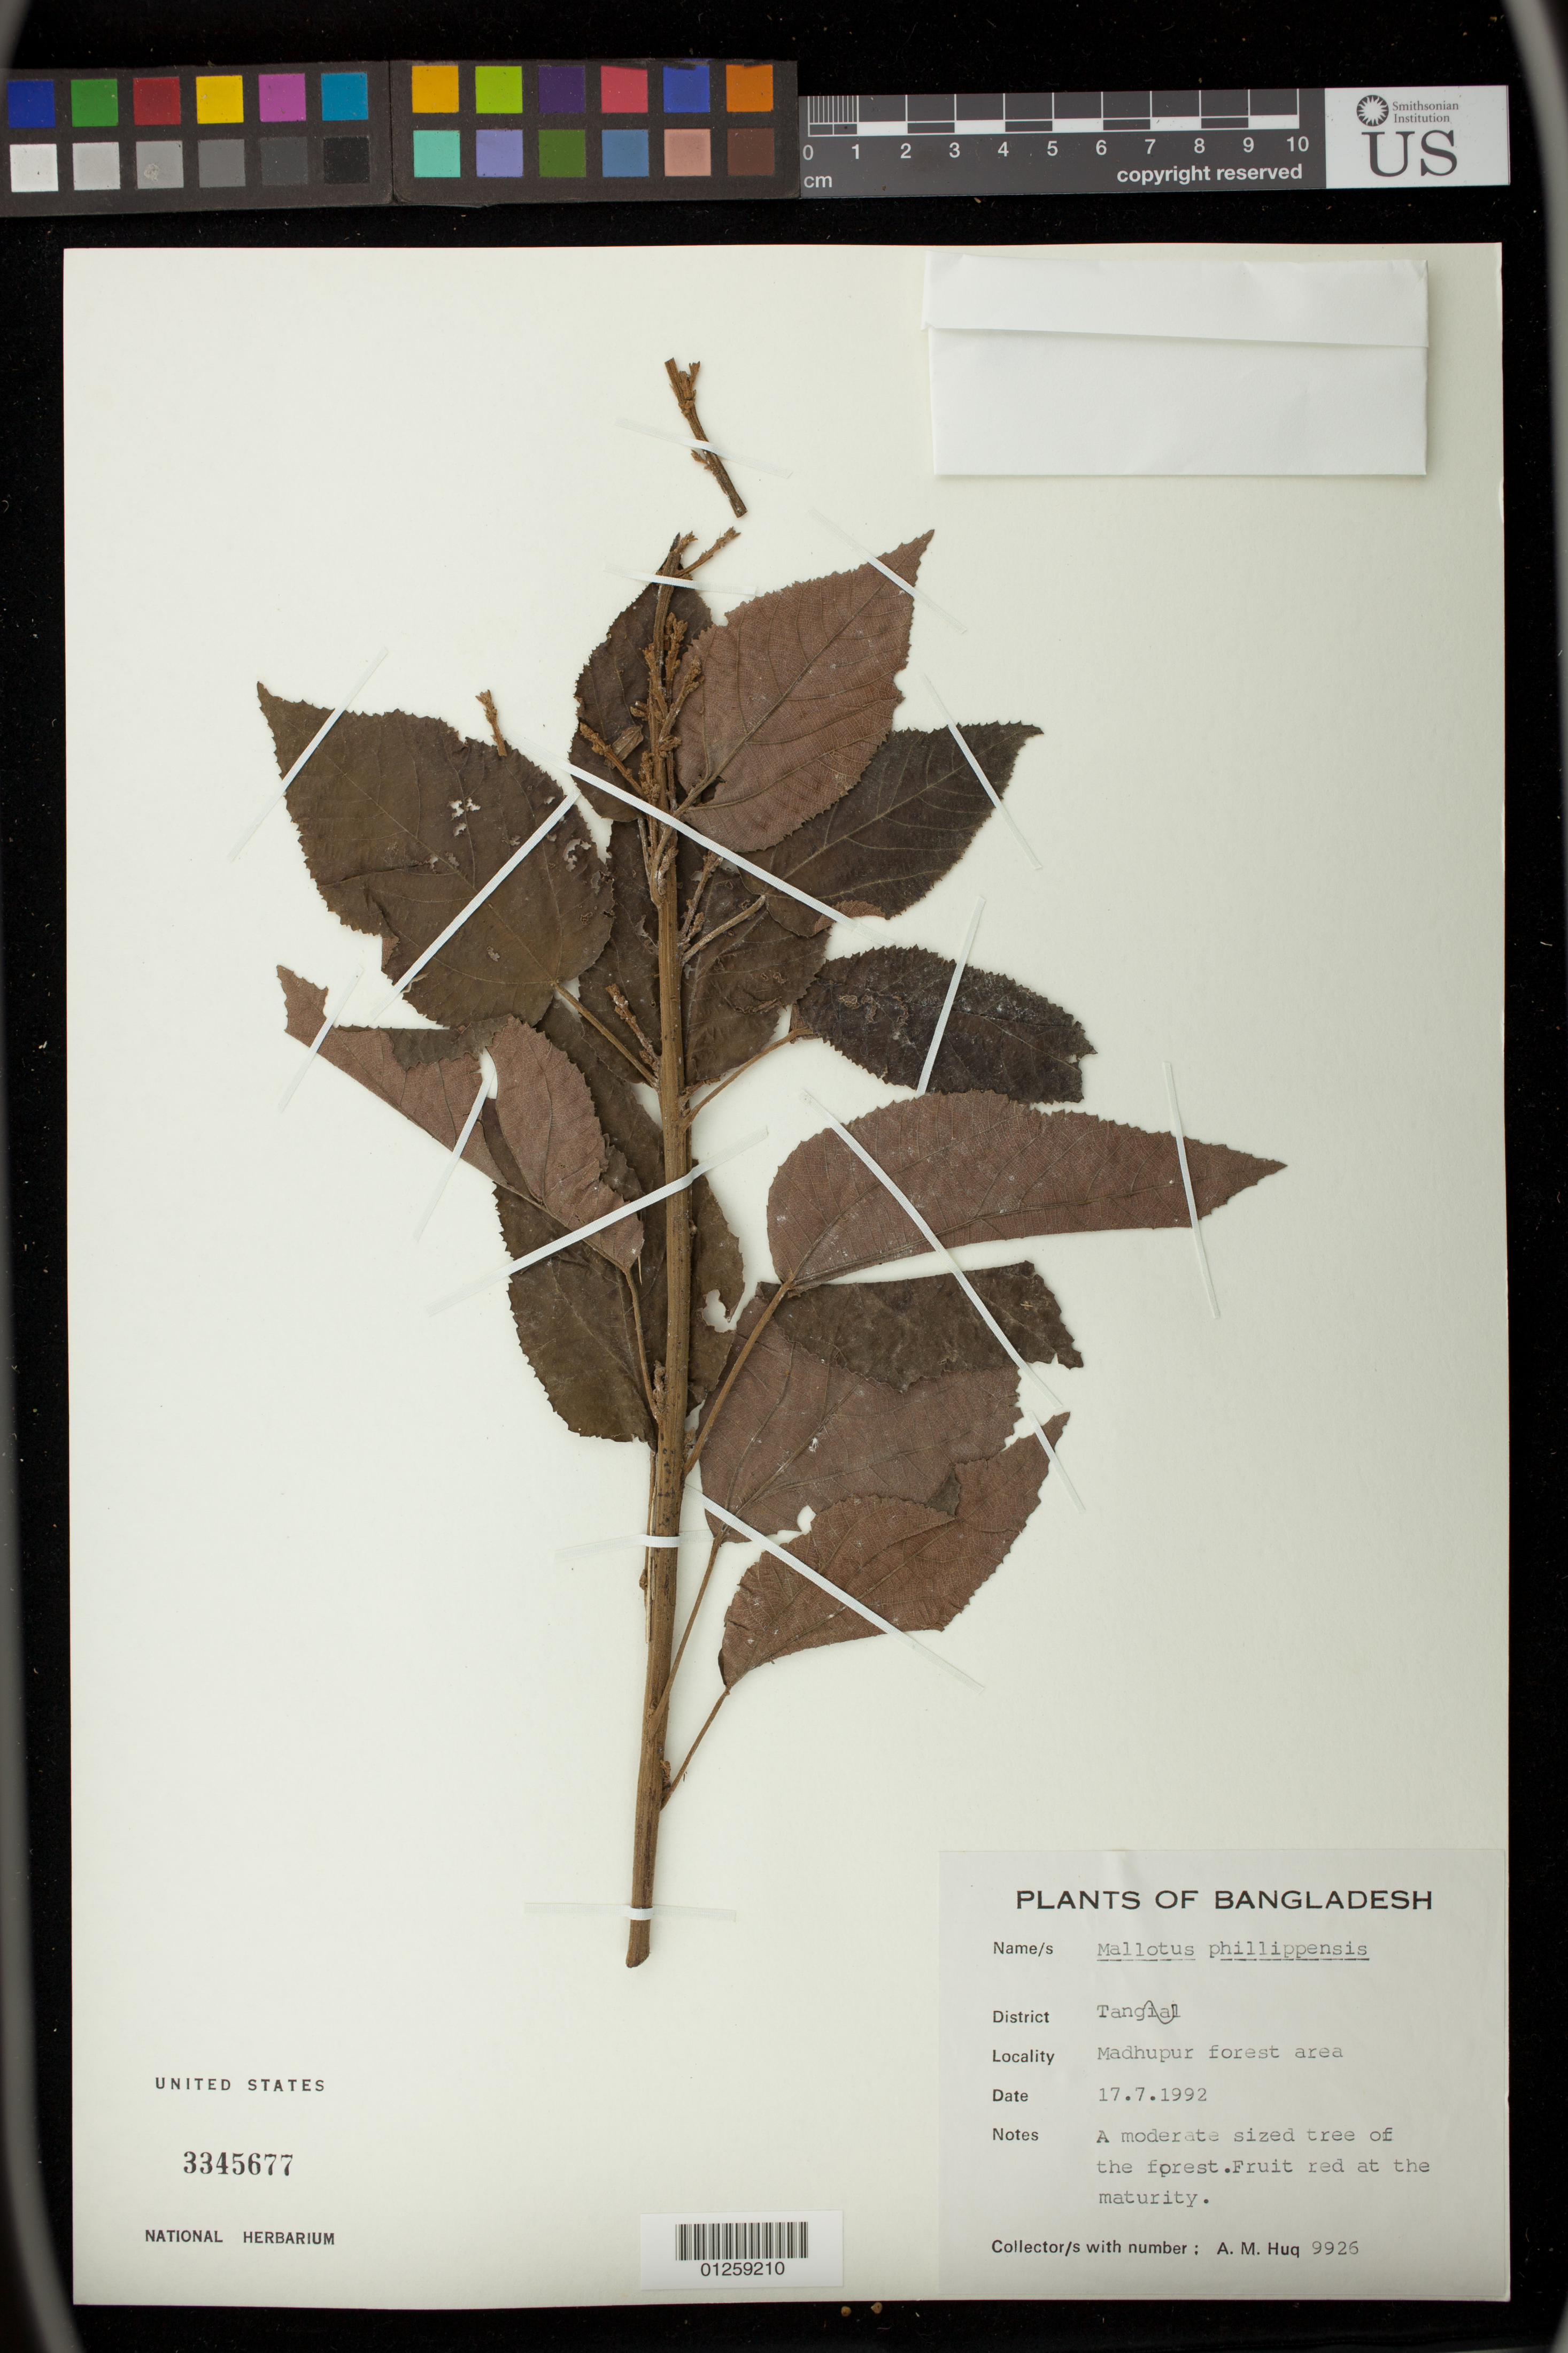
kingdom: Plantae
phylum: Tracheophyta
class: Magnoliopsida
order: Malpighiales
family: Euphorbiaceae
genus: Mallotus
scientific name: Mallotus philippensis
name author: (Lam.) Müll. Arg.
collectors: A. M. Huq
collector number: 9926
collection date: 1992-07-17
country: Bangladesh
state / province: Dhaka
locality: Tangial, Madhupur forest area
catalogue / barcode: US 3345677